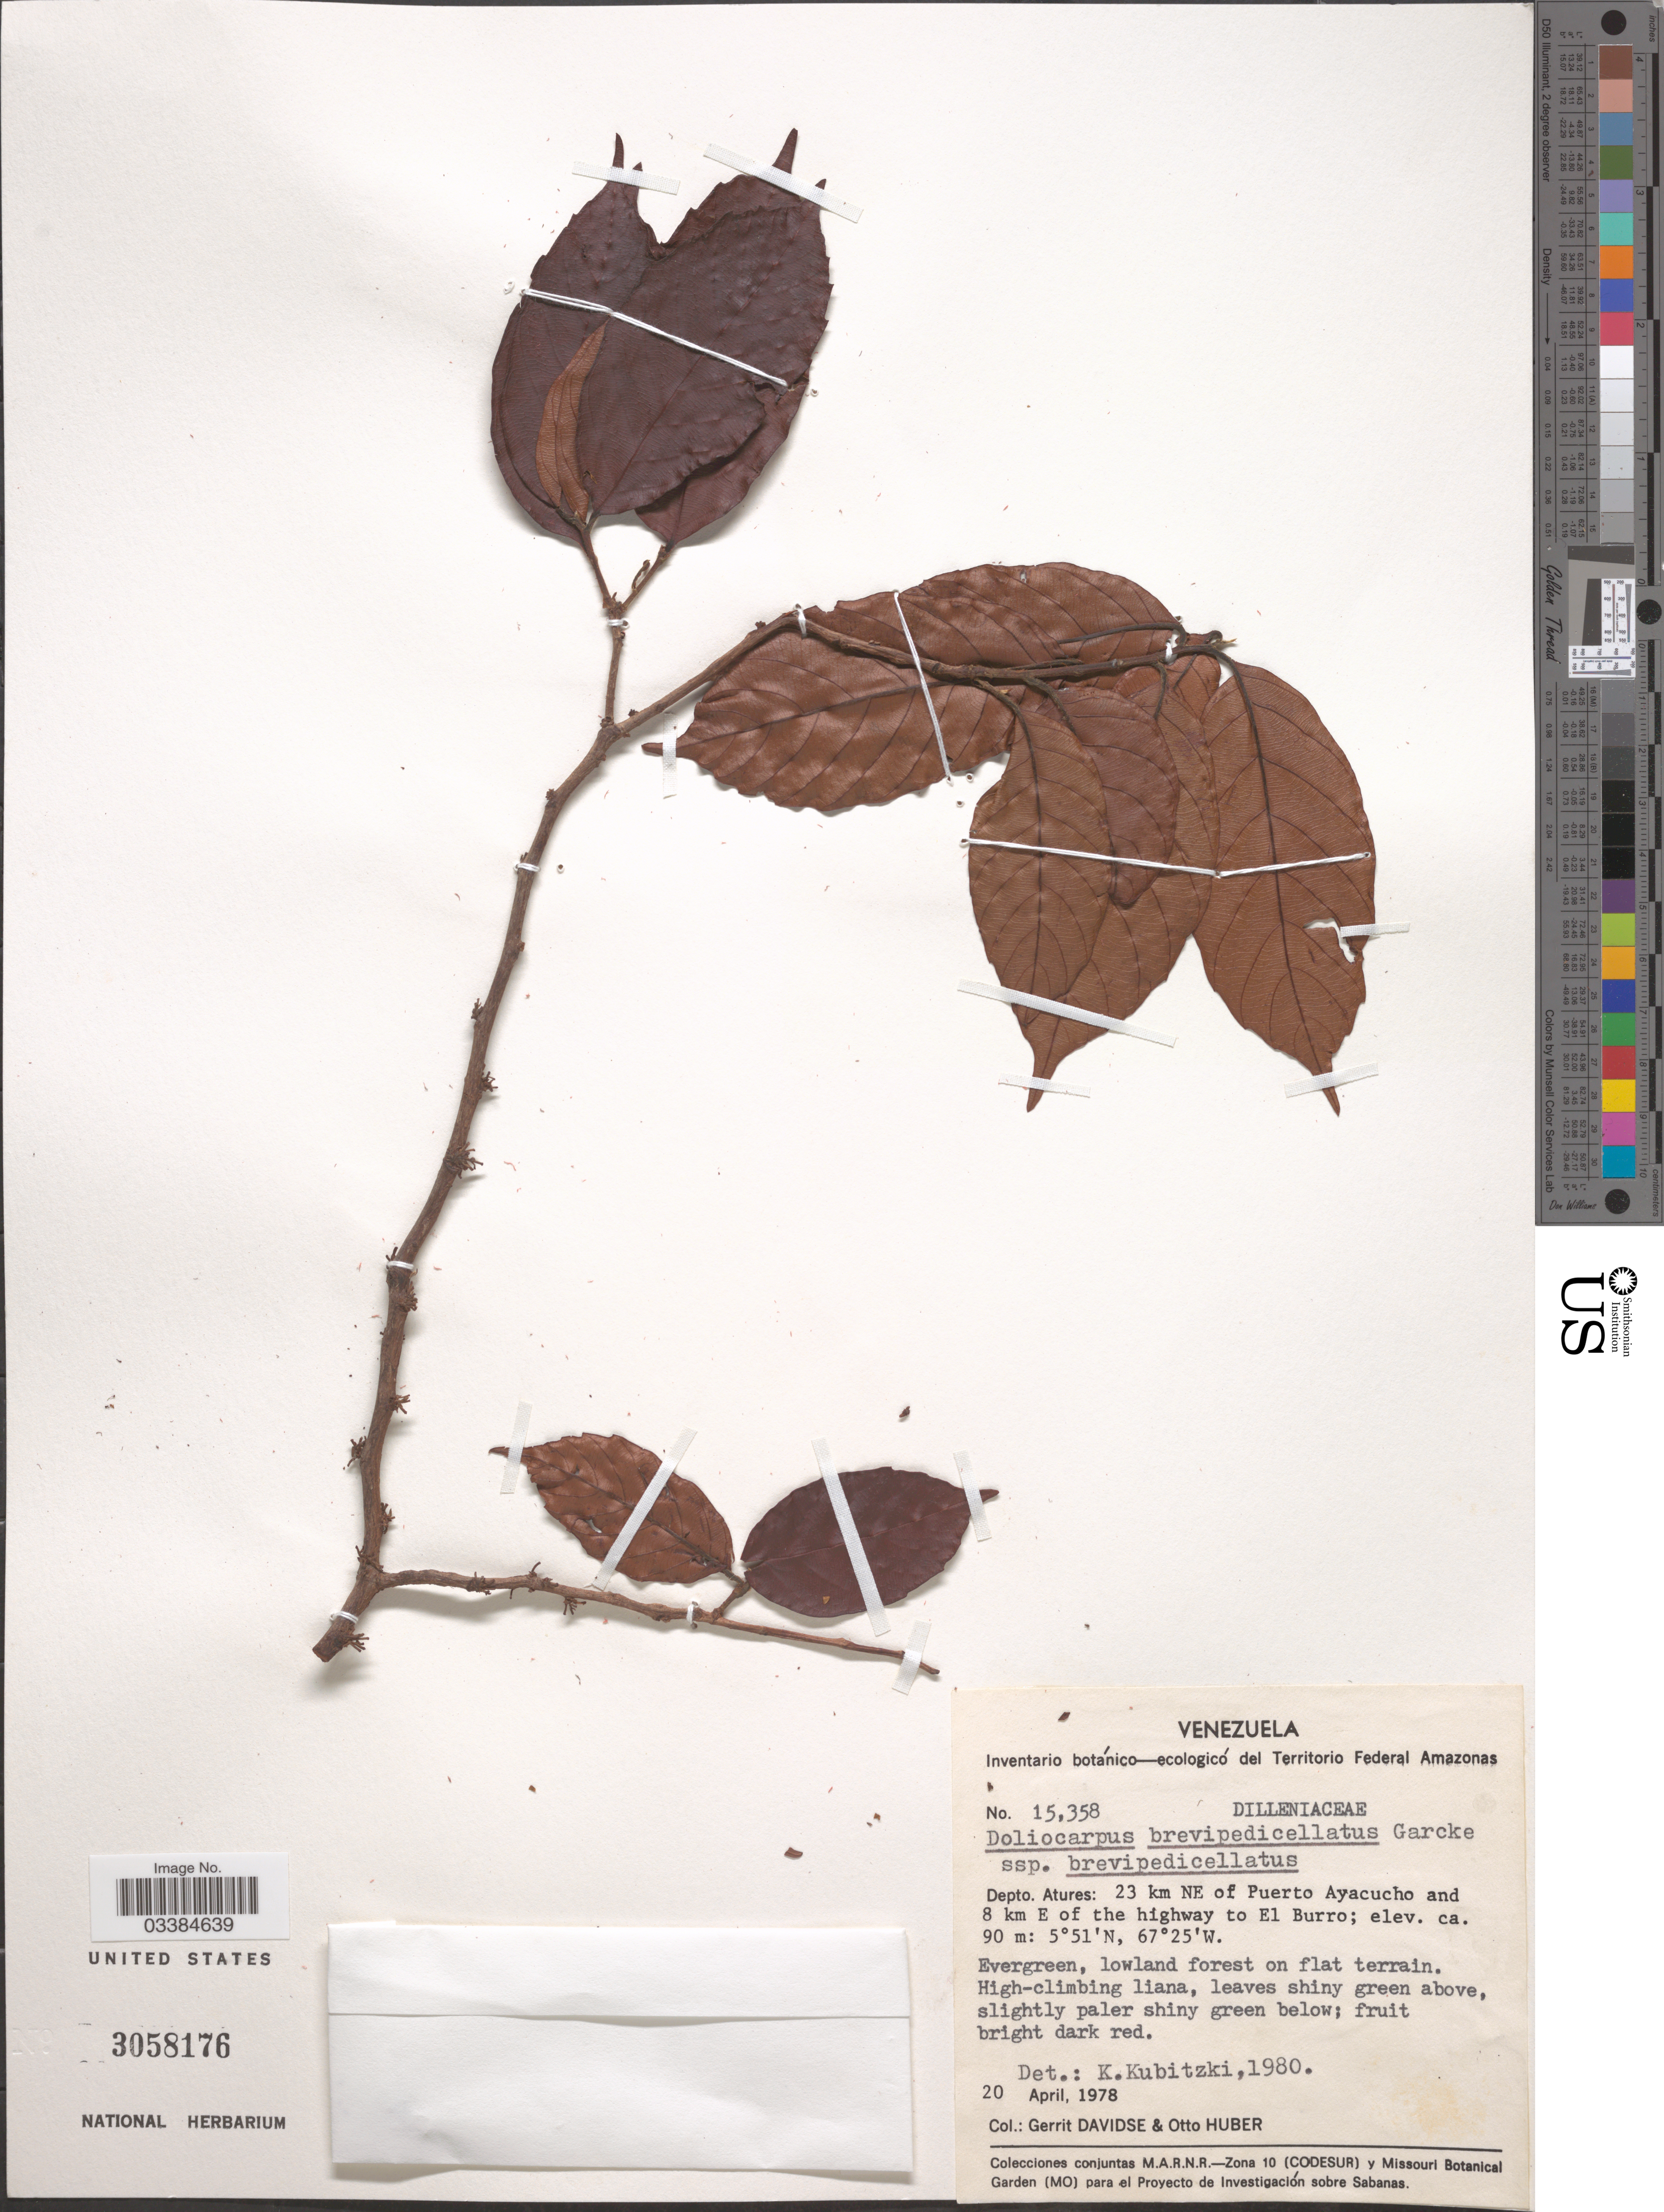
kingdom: Plantae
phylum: Tracheophyta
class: Magnoliopsida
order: Dilleniales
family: Dilleniaceae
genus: Doliocarpus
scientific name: Doliocarpus brevipedicellatus subsp. brevipedicellatus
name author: Garcke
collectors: G. Davidse & O. Huber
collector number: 15358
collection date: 1978-04-20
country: Venezuela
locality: Depto. Atures: 23 km NE of Puerto Ayacucho and 8 km E of the highway to El Burro.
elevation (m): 90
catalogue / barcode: US 3058176